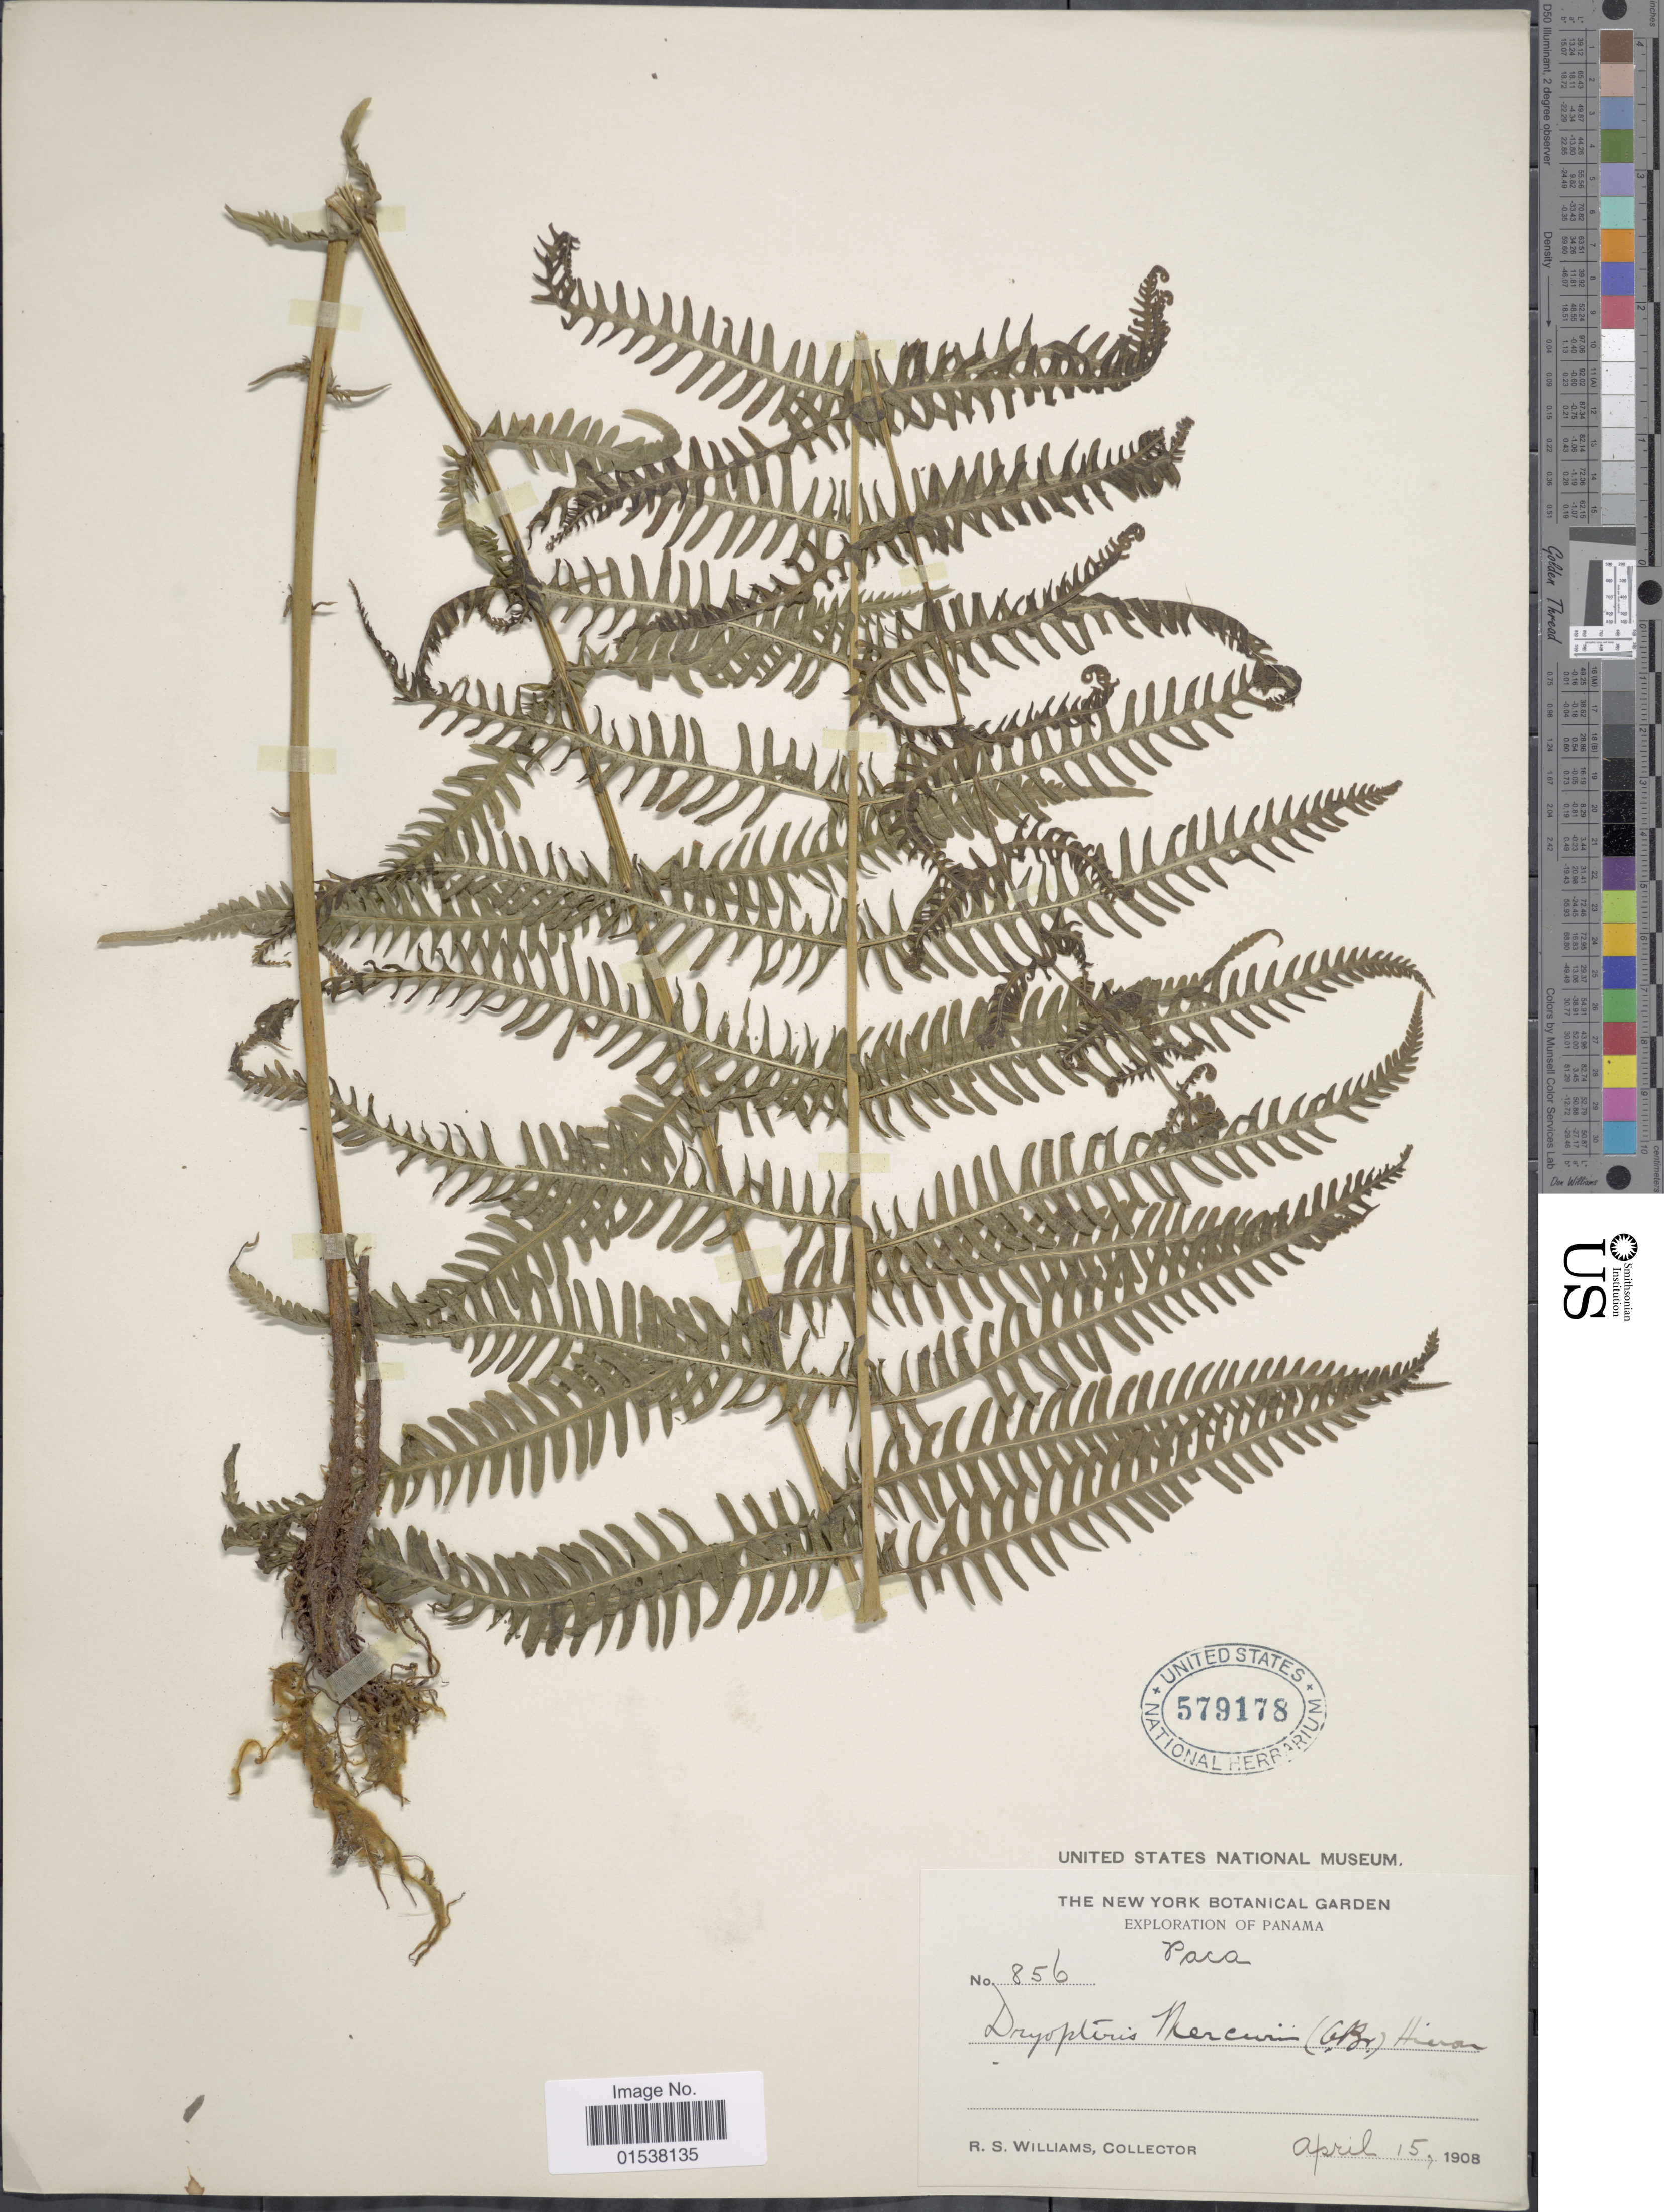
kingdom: Plantae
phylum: Tracheophyta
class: Polypodiopsida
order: Polypodiales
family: Thelypteridaceae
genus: Amauropelta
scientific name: Amauropelta balbisii (Spreng.) comb. nov., ined. 2015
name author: (Spreng.)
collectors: R. S. Williams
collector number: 856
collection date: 1908-04-15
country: Panama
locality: Paca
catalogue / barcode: US 579178